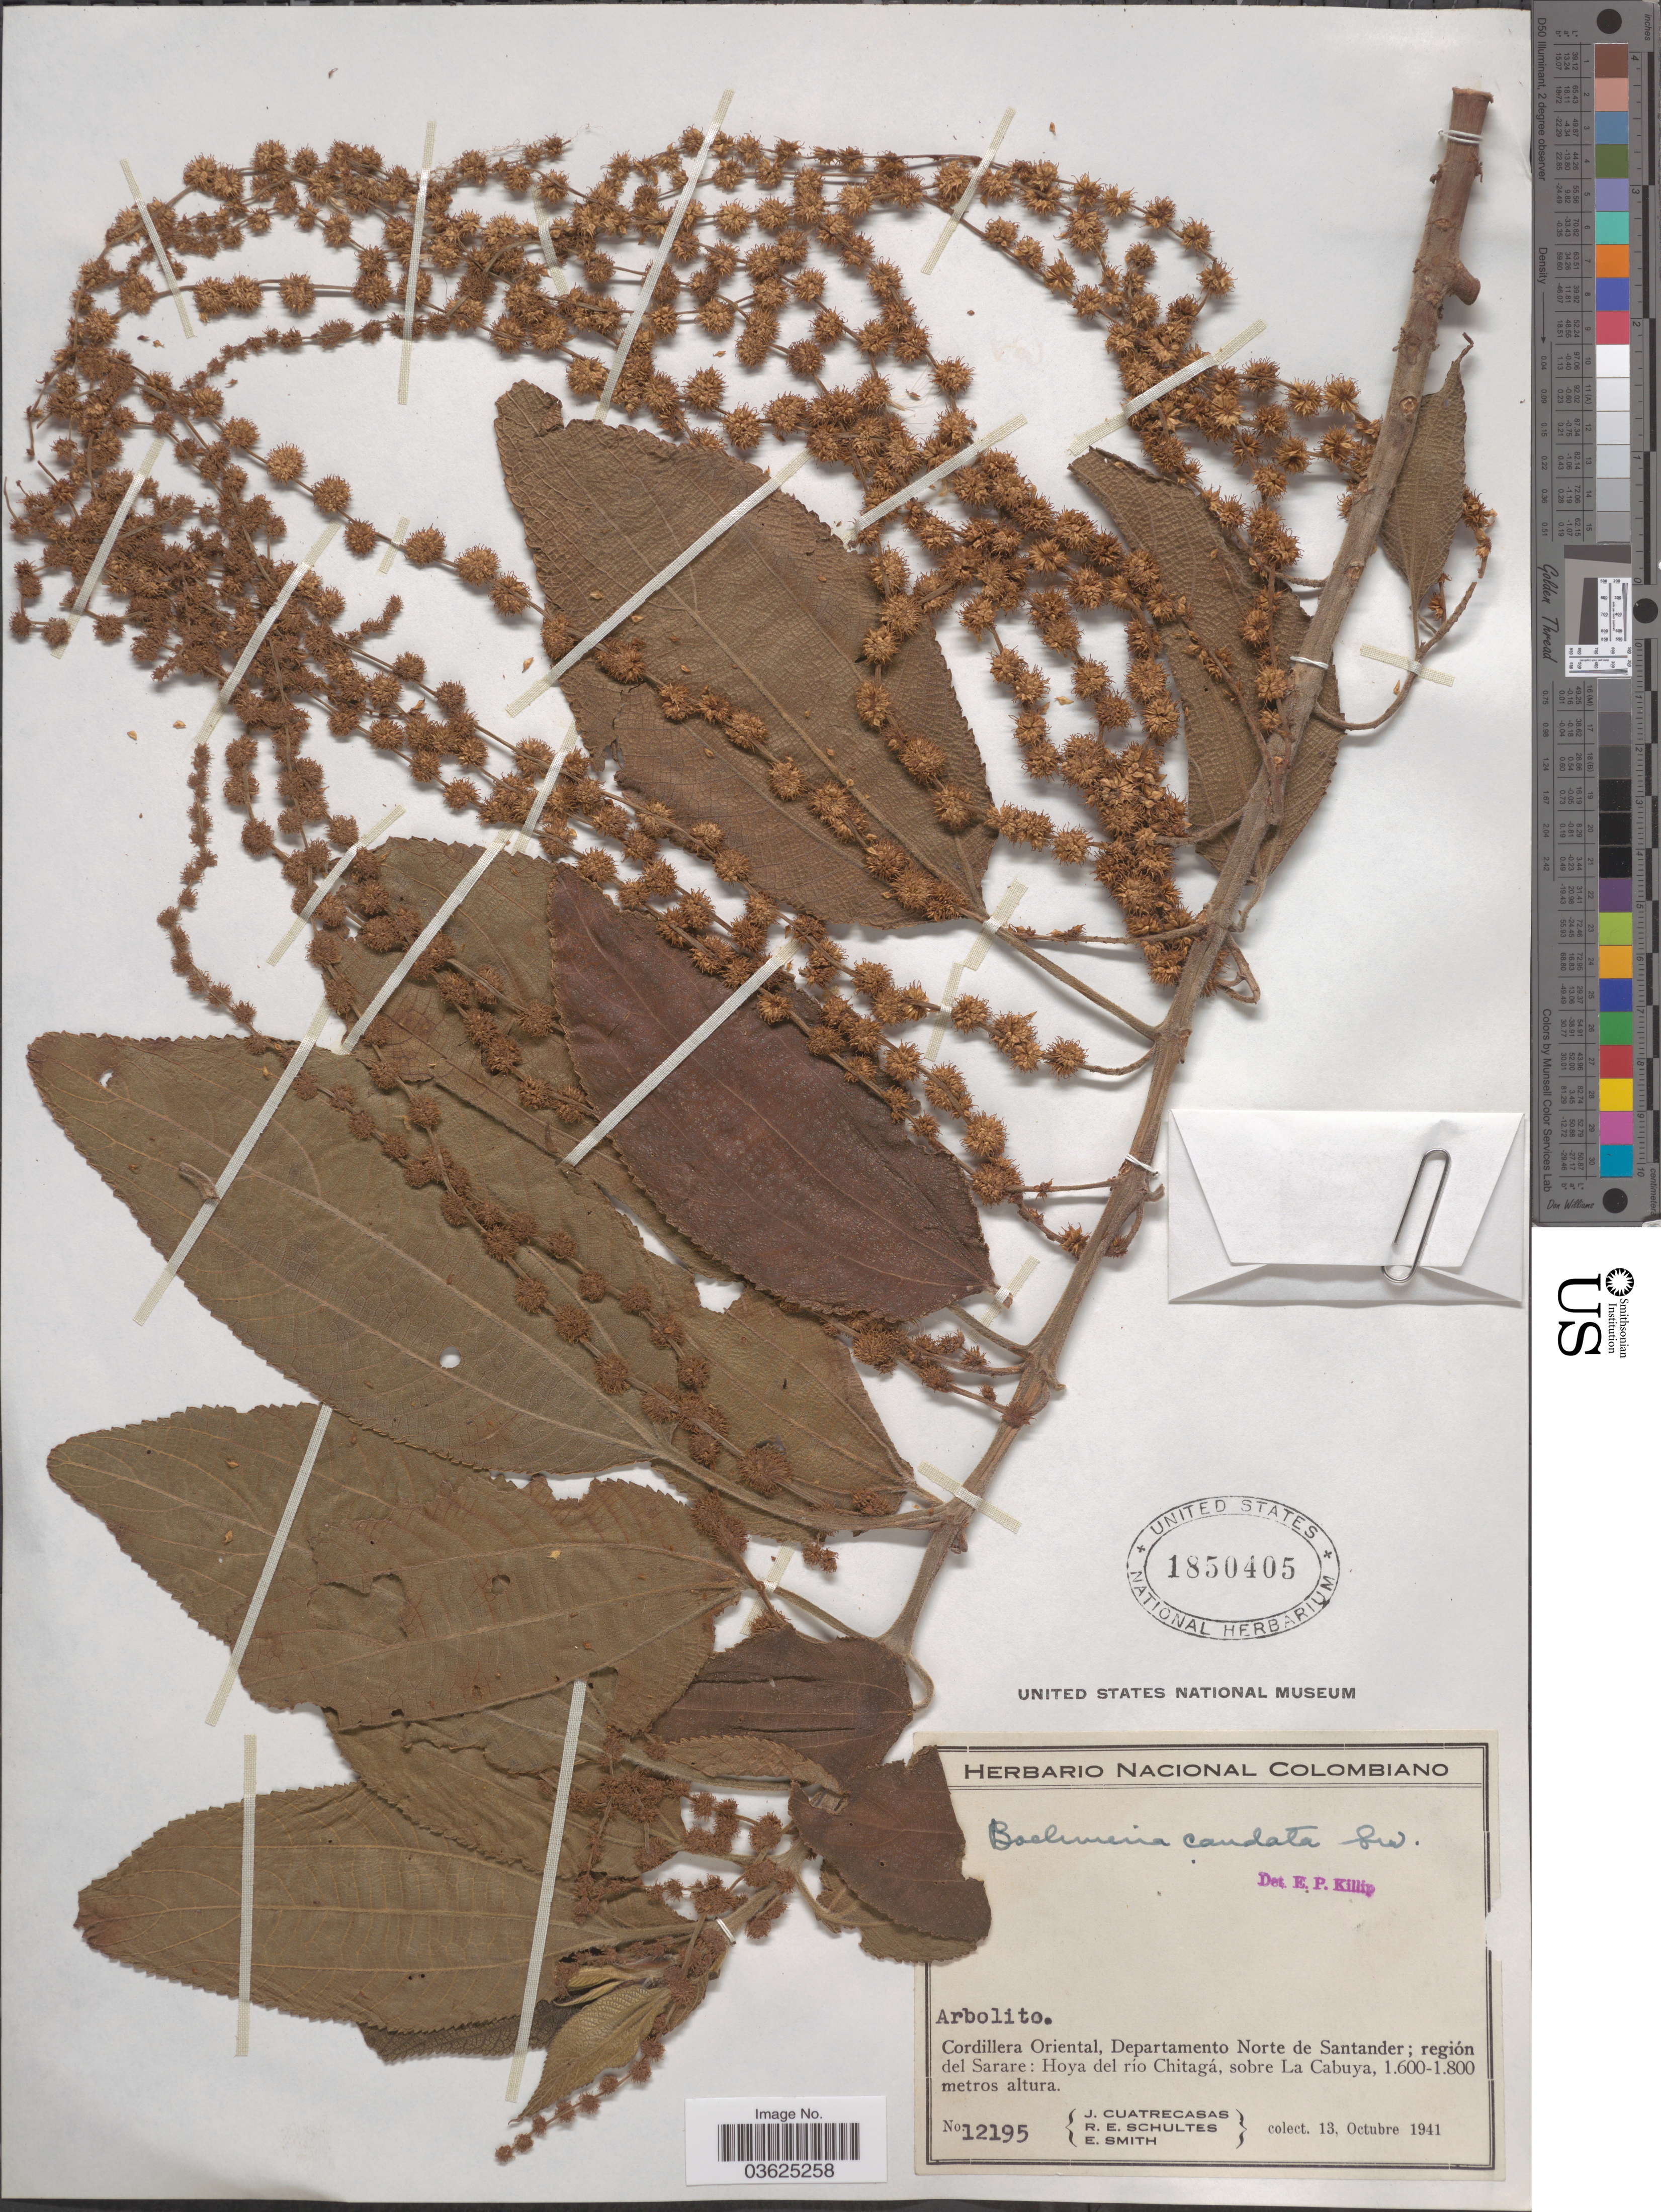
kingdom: Plantae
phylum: Tracheophyta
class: Magnoliopsida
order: Rosales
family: Urticaceae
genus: Boehmeria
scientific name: Boehmeria caudata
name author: Sw.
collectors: J. Cuatrecasas, R. E. Schultes & E. Smith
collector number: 12195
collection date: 1941-10-13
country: Colombia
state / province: Norte de Santander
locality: Cordillera Oriental, Departamento Norte de Santander; región del Sarare: Hoya del río Chitagá, sobre La Cabuya.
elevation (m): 1600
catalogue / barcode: US 1850405